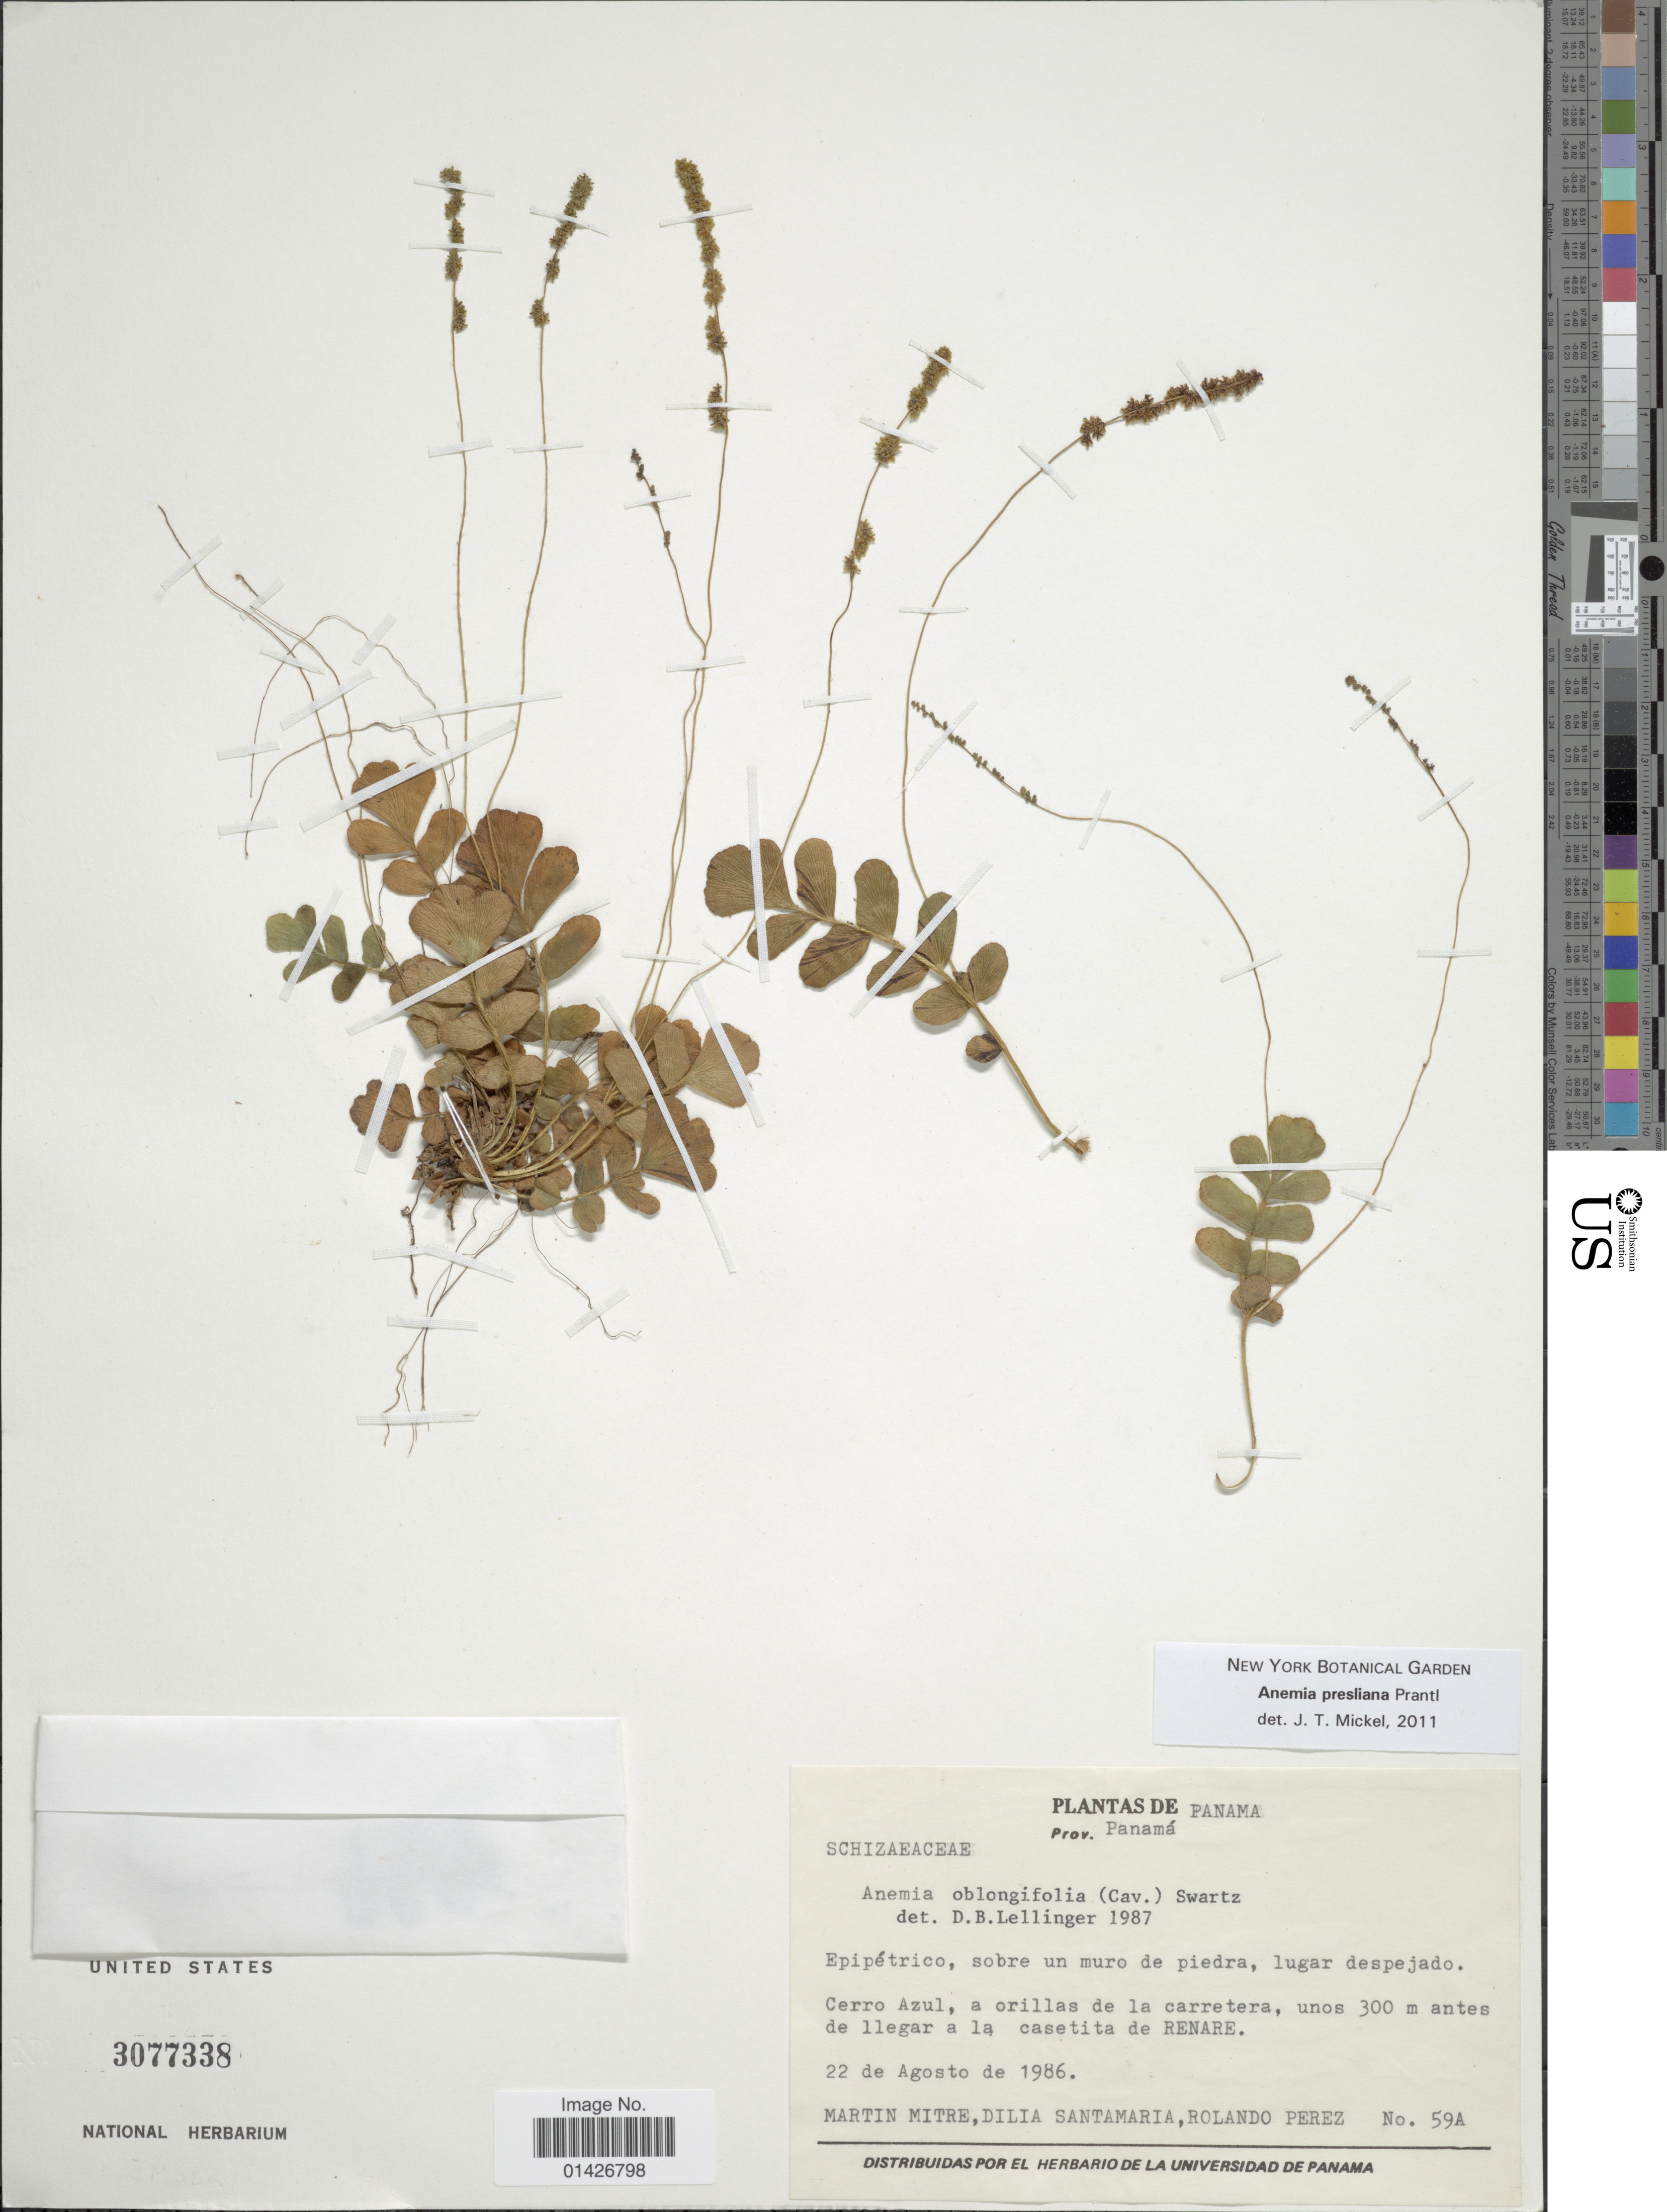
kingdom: Plantae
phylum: Tracheophyta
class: Polypodiopsida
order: Schizaeales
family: Anemiaceae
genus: Anemia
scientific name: Anemia presliana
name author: Prantl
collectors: M. Mitre, D. Santamaria & R. Perez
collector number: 59A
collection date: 1986-08-22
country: Panama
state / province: Panamá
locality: Cerro Azul, a orillas de la carretera, unos 300 m antes de llegar a la casetita de Renare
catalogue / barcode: US 3077338